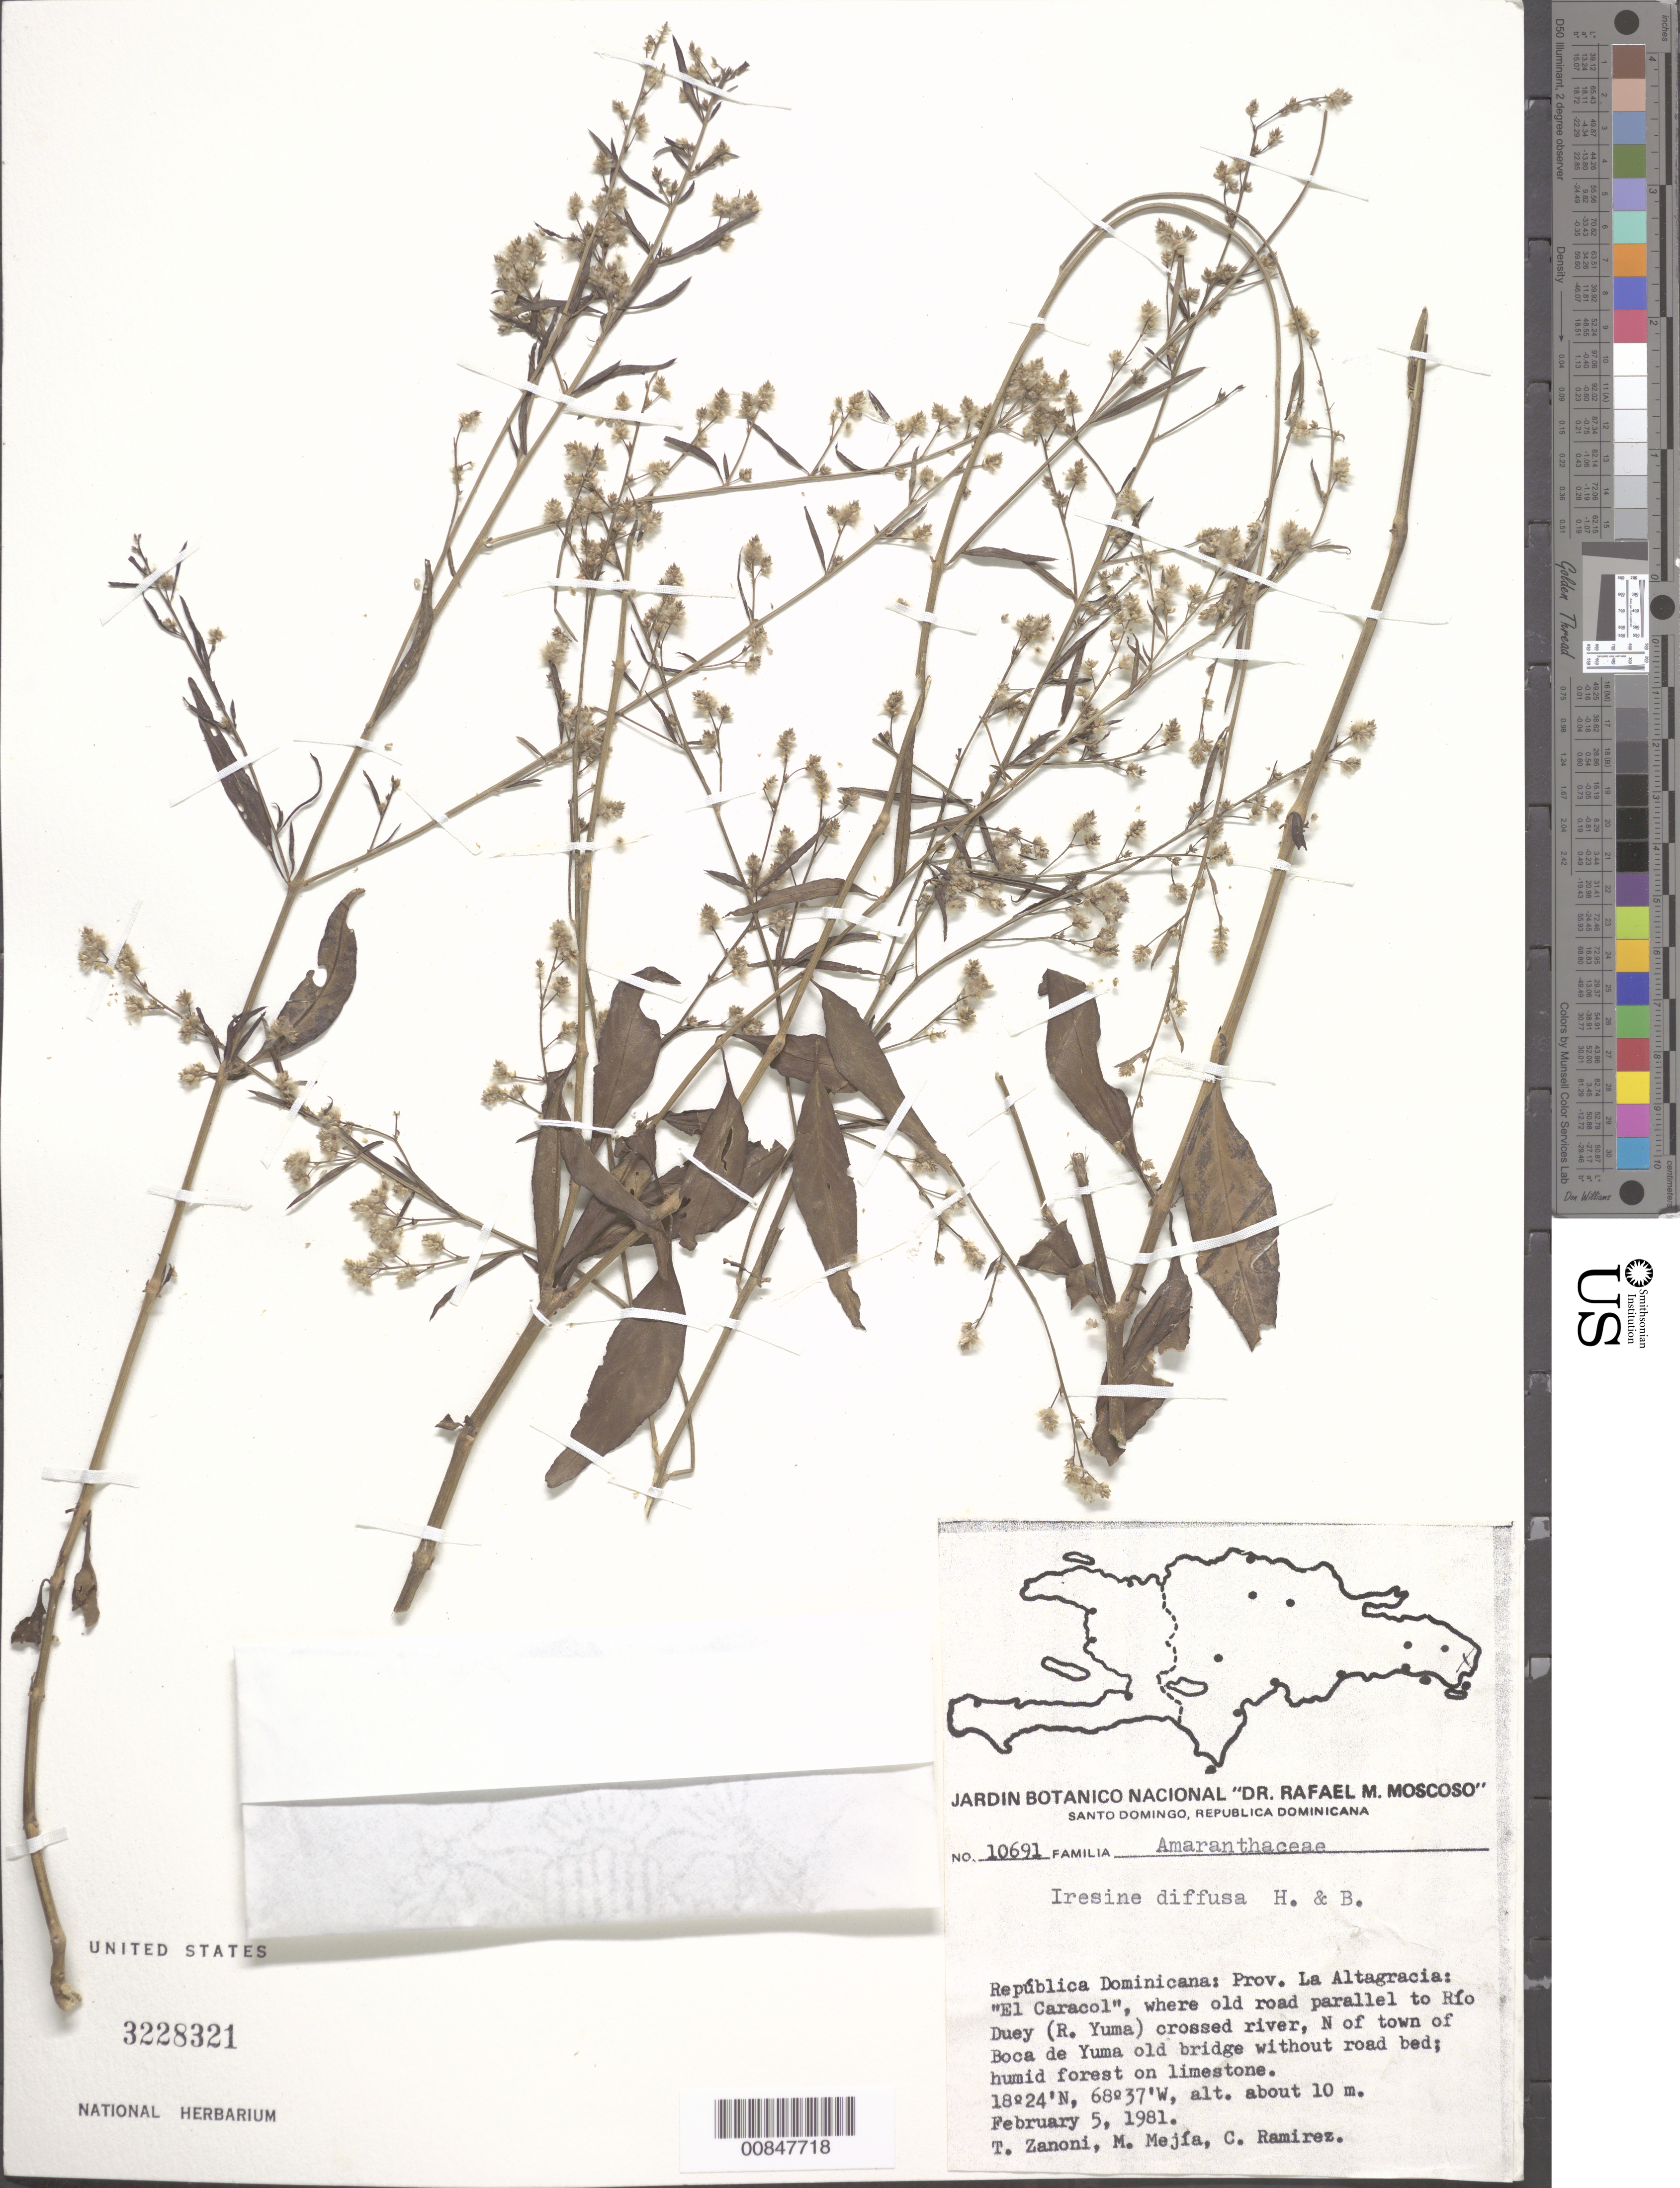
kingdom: Plantae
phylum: Tracheophyta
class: Magnoliopsida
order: Caryophyllales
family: Amaranthaceae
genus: Iresine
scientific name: Iresine diffusa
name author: Humb. & Bonpl. ex Willd.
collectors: T. A. Zanoni, M. Mejia & C. Ramirez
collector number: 10691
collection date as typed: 05 Feb 1981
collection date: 1981-02-05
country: Dominican Republic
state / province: La Altagracia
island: Hispaniola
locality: "El Caracol", where old road parallel to Río Duey (R. Yuma) crossed river, N of town of Boca de Yuma old bridge without road bed.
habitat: Humid forest on limestone.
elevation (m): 10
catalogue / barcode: US 3228321